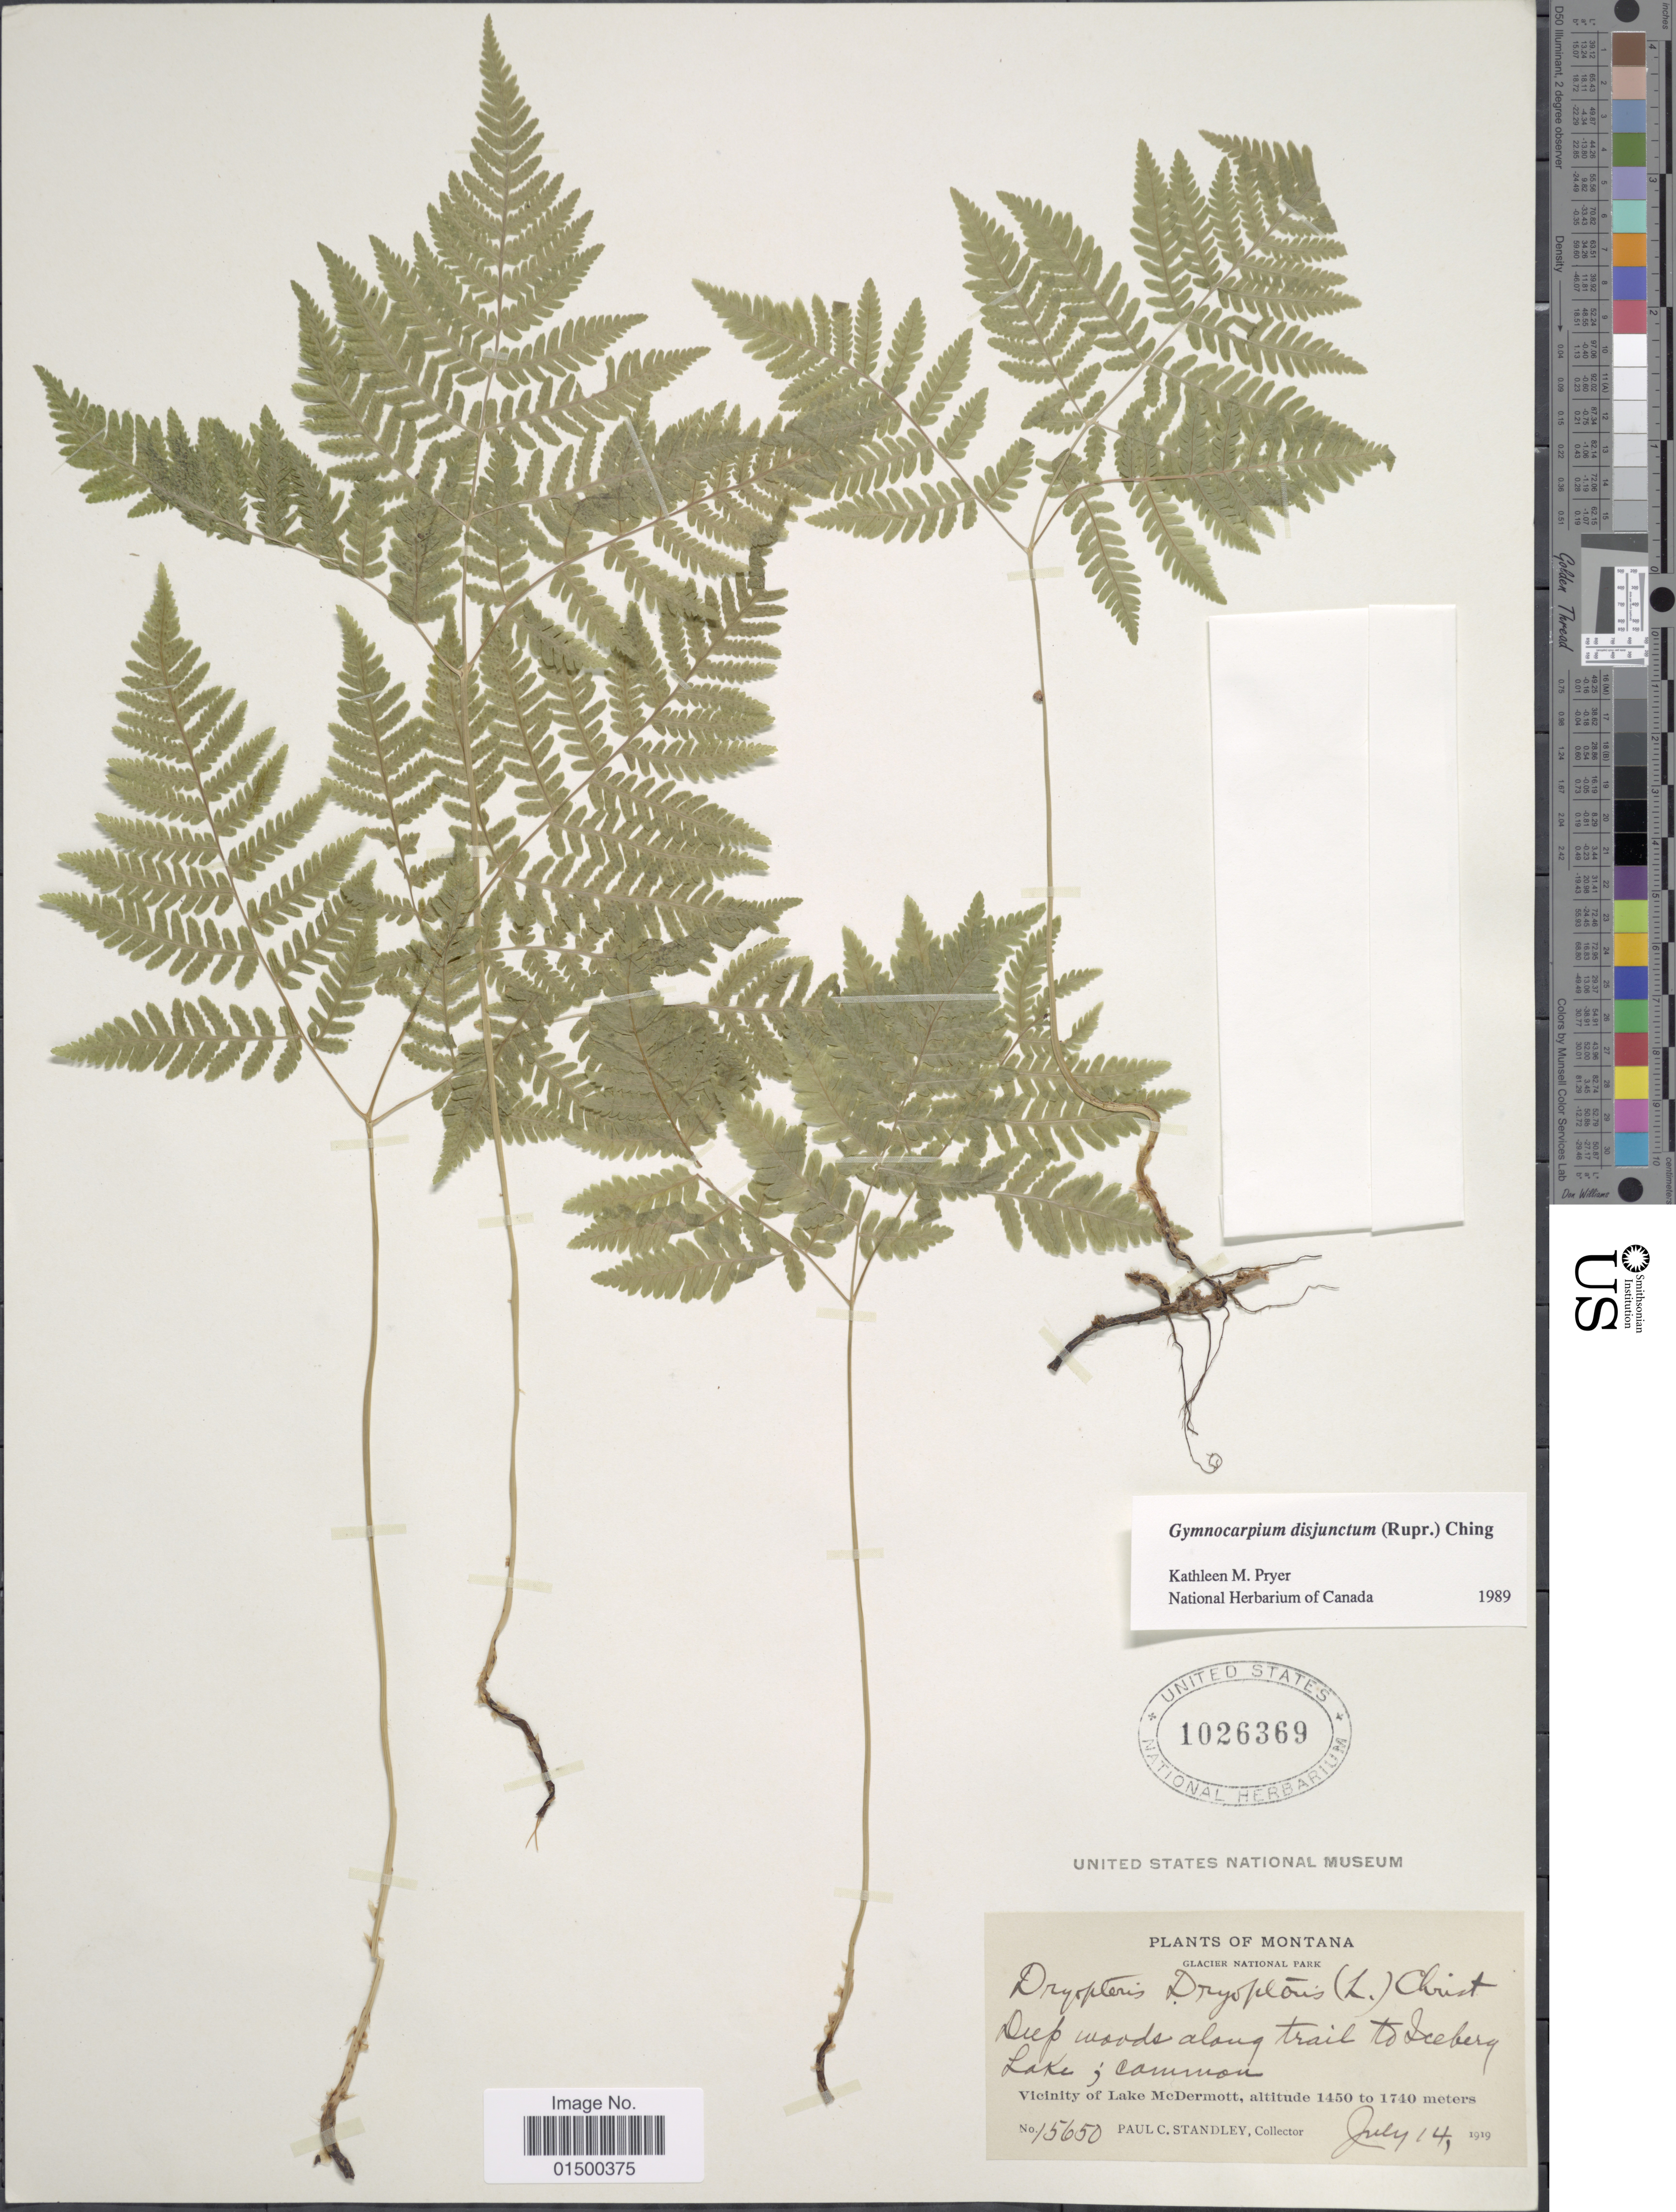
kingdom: Plantae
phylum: Tracheophyta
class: Polypodiopsida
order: Polypodiales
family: Cystopteridaceae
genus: Gymnocarpium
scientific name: Gymnocarpium disjunctum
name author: (Rupr.) Ching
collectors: P. C. Standley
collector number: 15650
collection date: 1919-07-14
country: United States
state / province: Montana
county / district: Glacier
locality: Glacier National Park, Deep woods along trail to Iceberg Lake; Vicinity of Lake McDermott.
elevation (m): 1450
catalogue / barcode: US 1026369